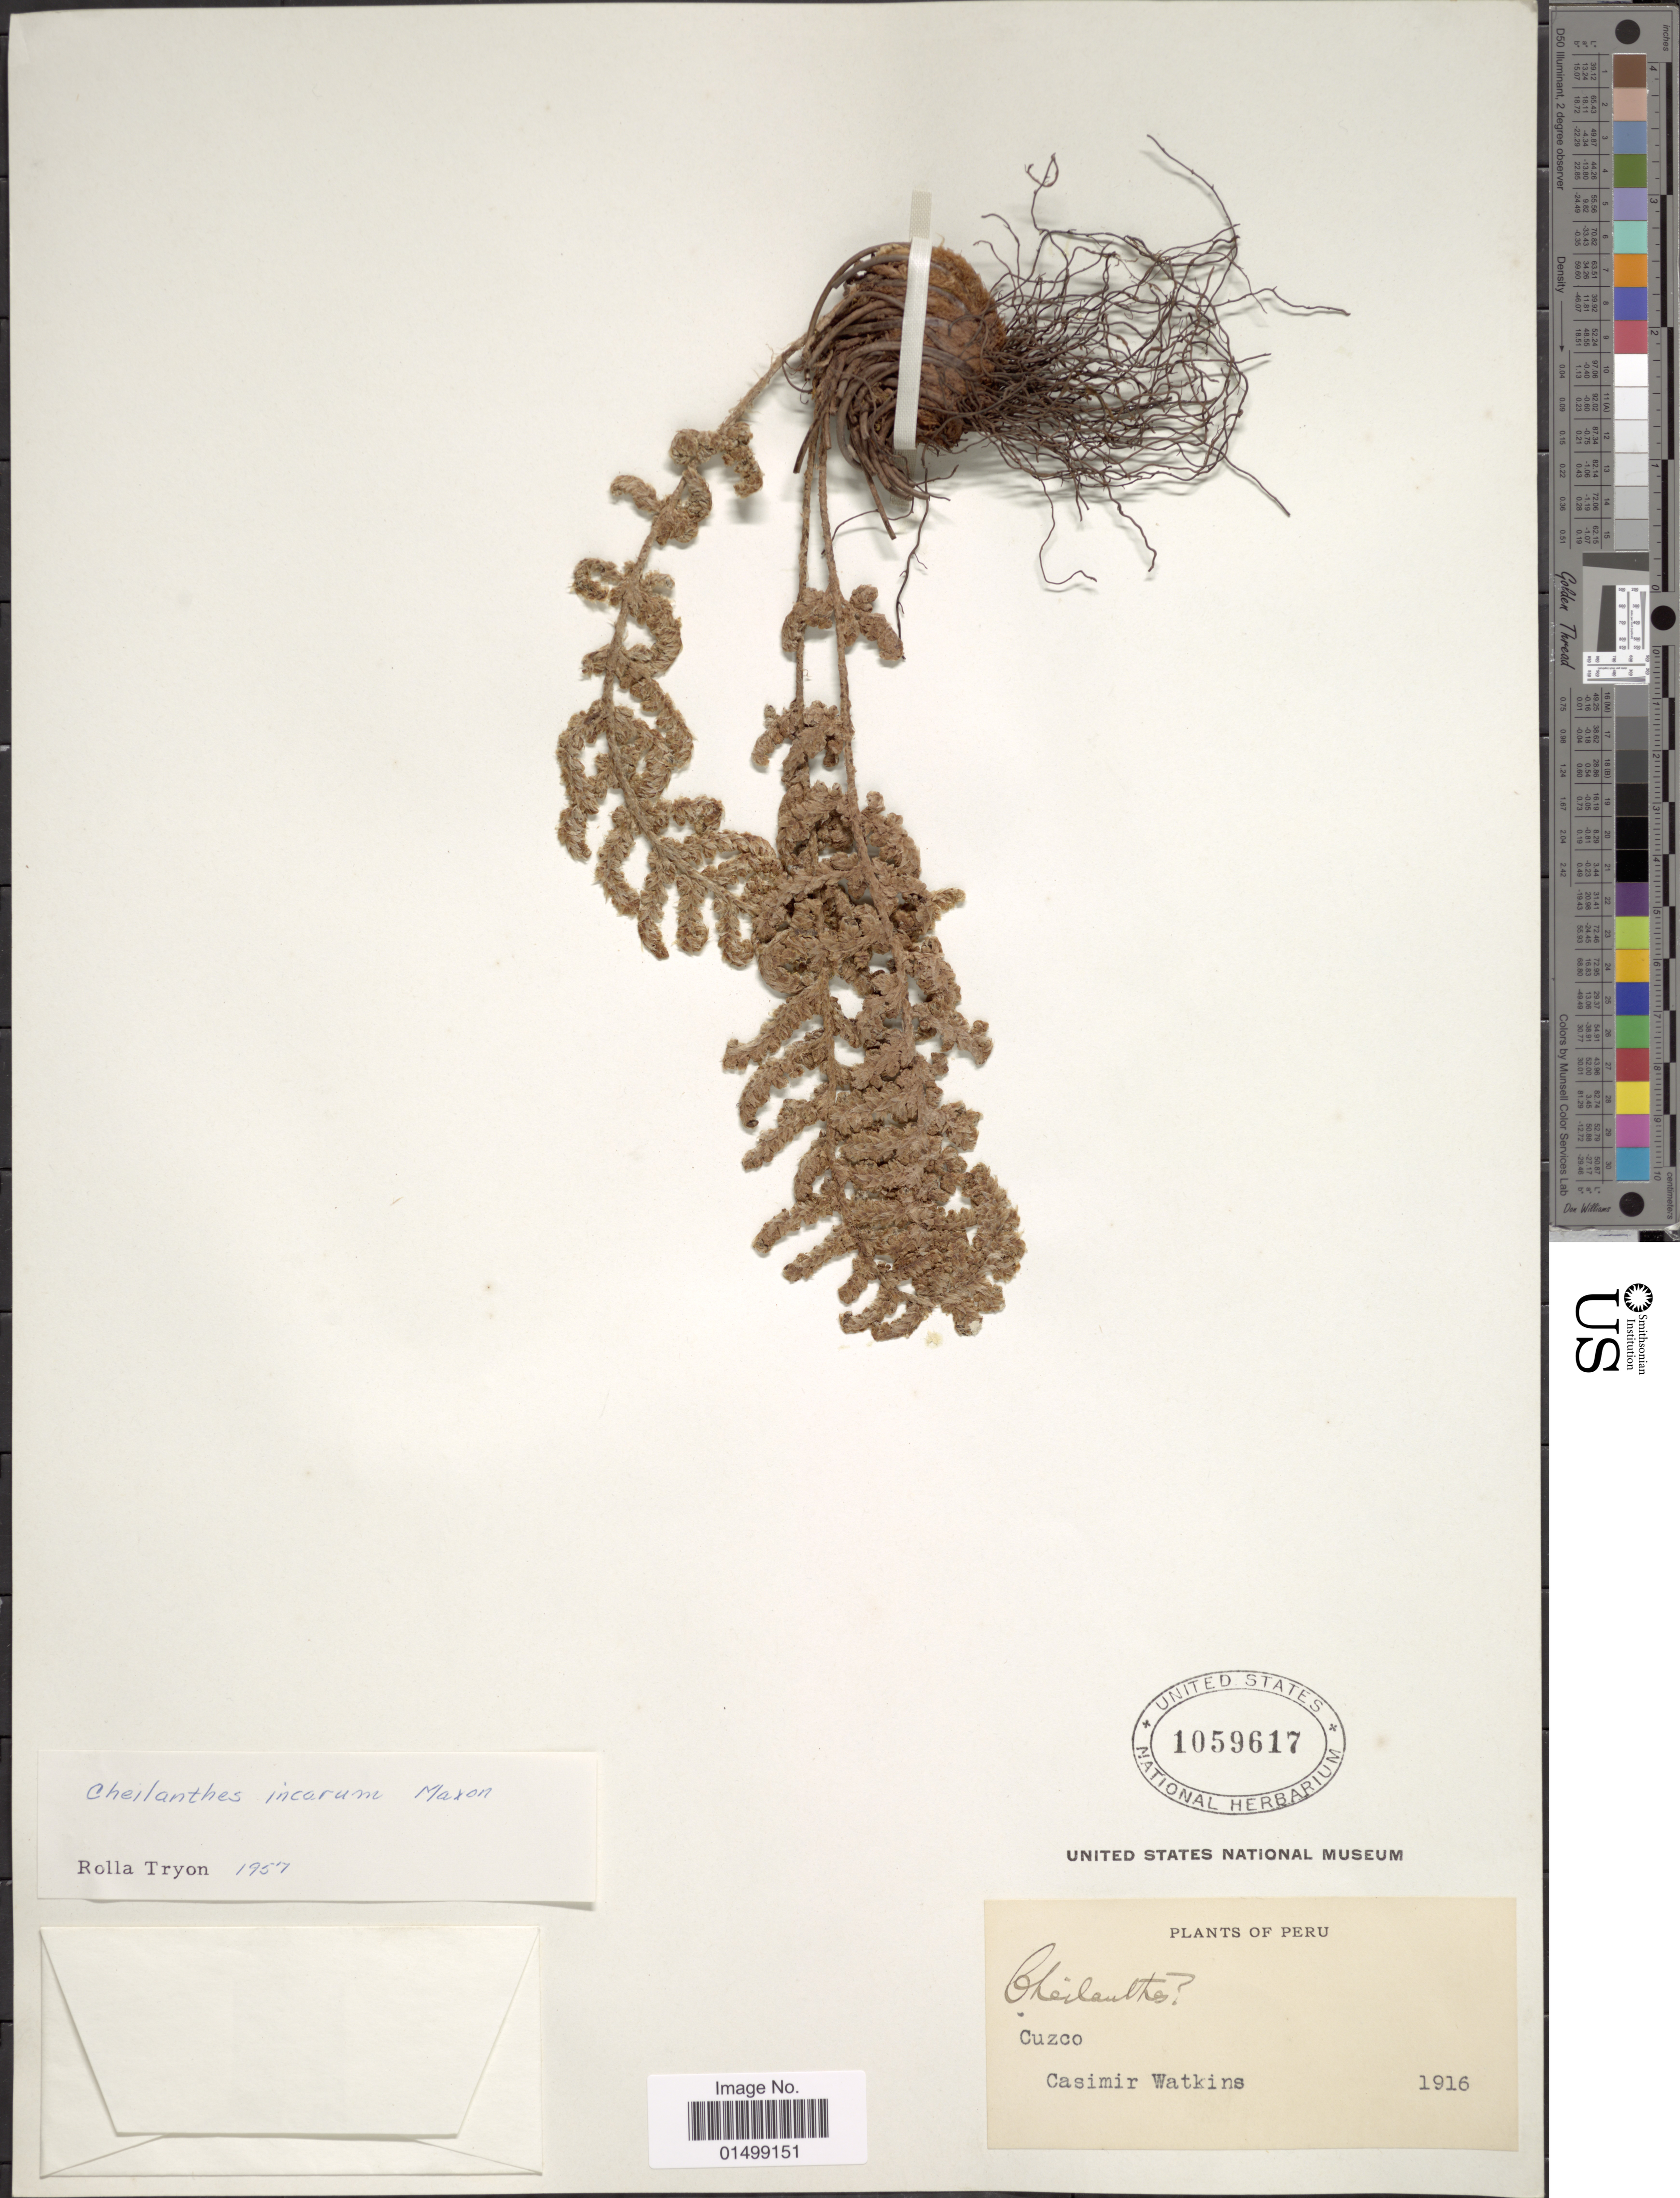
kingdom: Plantae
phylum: Tracheophyta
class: Polypodiopsida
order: Polypodiales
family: Pteridaceae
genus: Cheilanthes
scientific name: Cheilanthes incarum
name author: Maxon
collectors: C. Watkins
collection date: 1916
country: Peru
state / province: Cusco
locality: Cuzco.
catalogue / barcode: US 1059617